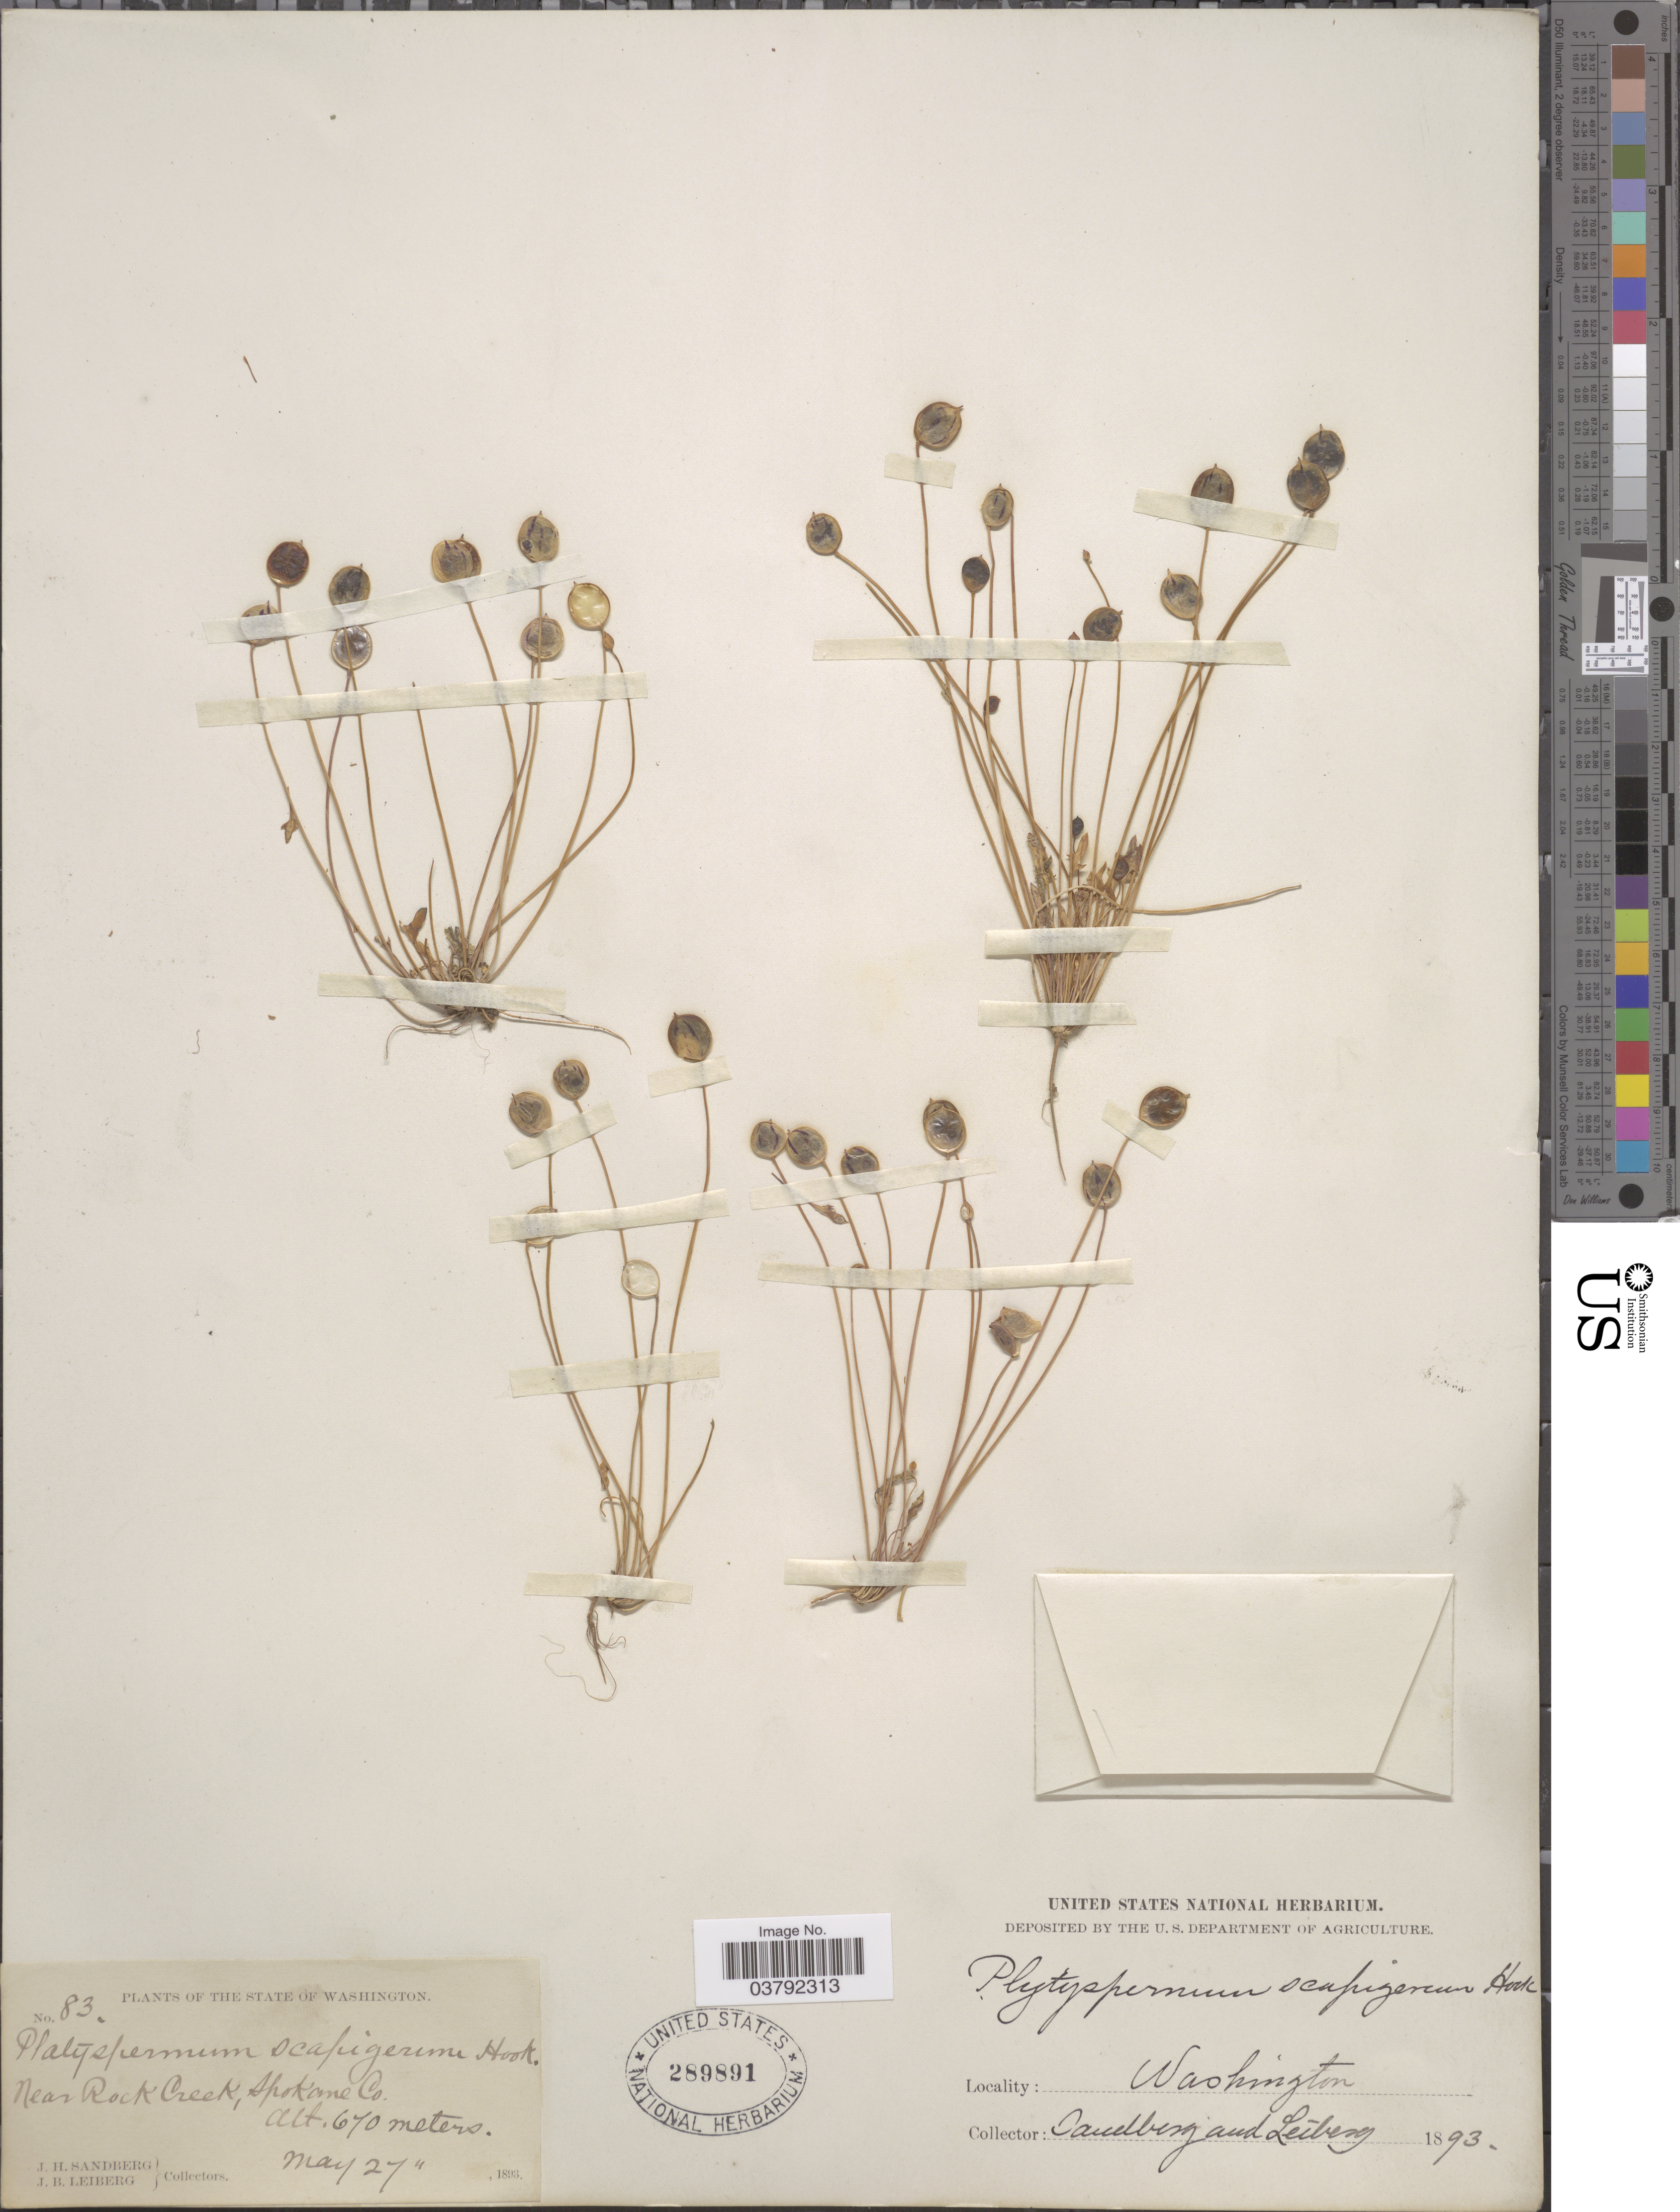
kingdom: Plantae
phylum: Tracheophyta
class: Magnoliopsida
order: Brassicales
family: Brassicaceae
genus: Idahoa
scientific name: Idahoa scapigera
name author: A. Nelson & J.F. Macbr.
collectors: J. H. Sandberg & J. B. Leiberg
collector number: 83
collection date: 1893-05-27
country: United States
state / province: Washington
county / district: Spokane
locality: Near Rock Creek, Spokane Co.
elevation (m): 670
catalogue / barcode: US 289891